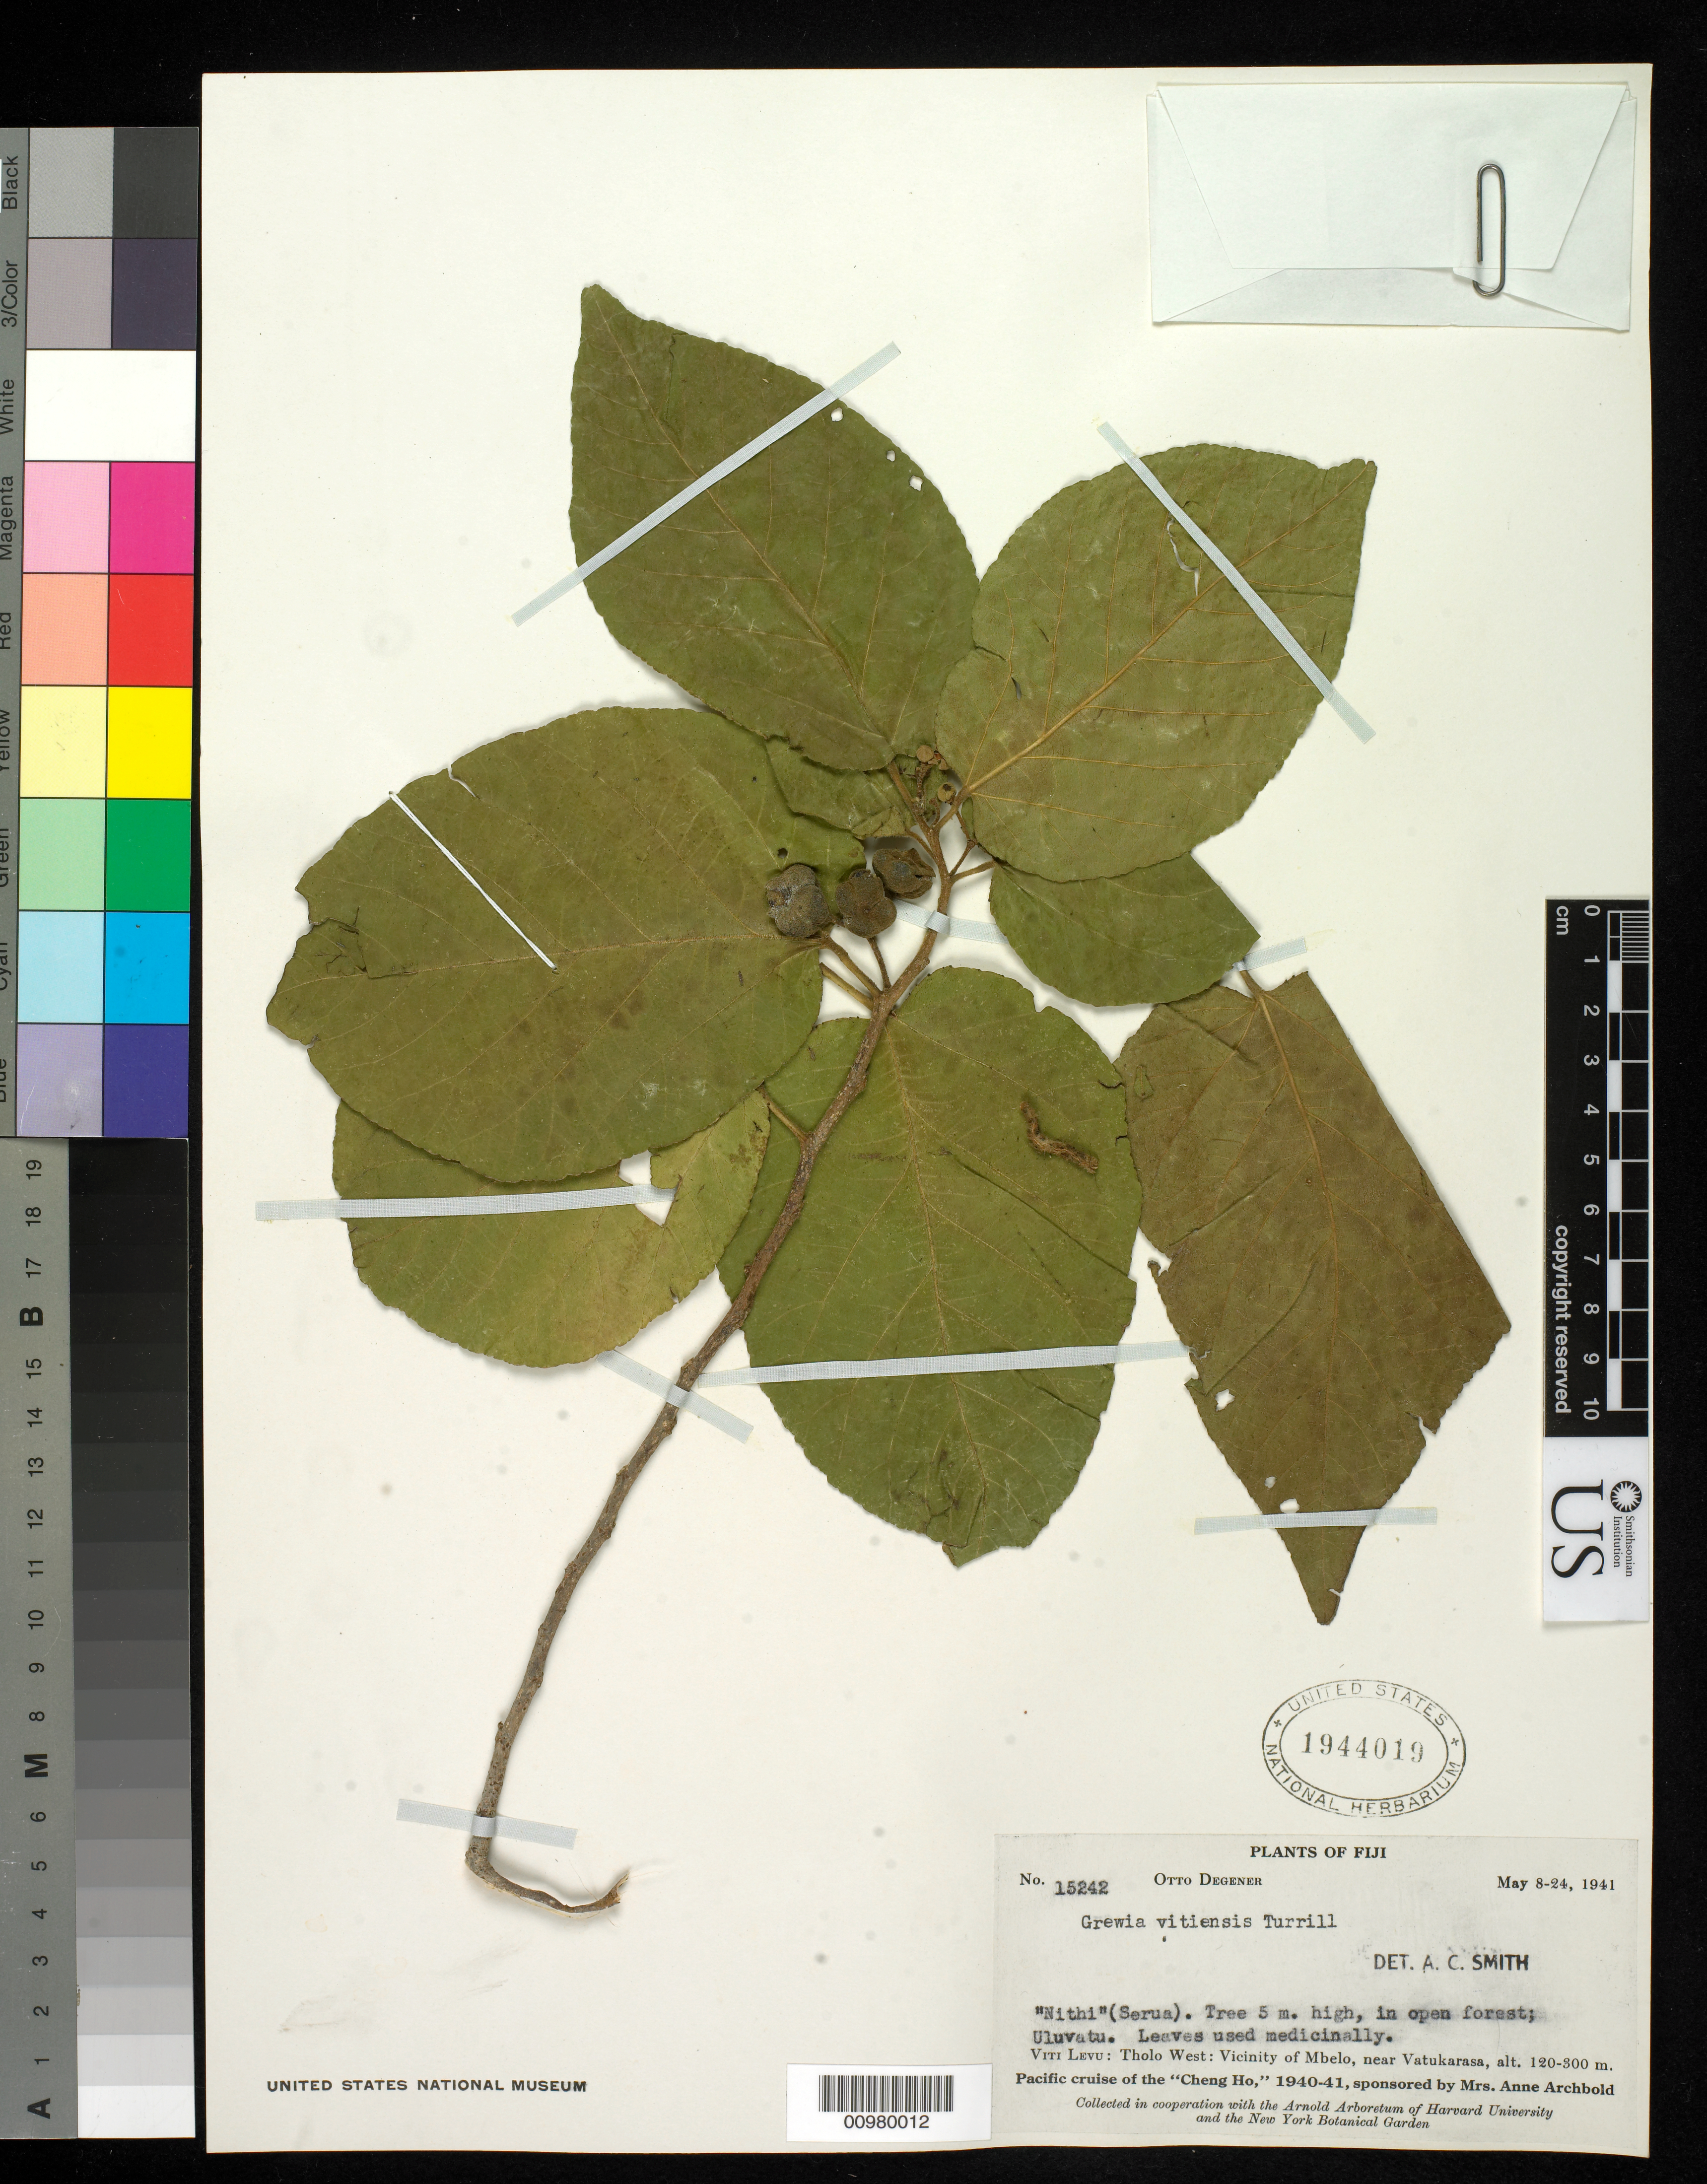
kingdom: Plantae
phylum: Tracheophyta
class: Magnoliopsida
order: Malvales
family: Malvaceae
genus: Grewia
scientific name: Grewia vitiensis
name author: Turrill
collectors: O. Degener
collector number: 15242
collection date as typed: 08 May 1941 to 24 May 1941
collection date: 1941-05-08/1941-05-24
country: Fiji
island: Viti Levu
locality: Tholo West: Vicinity of Mbelo, near Vatukarasa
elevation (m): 120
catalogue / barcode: US 1944019